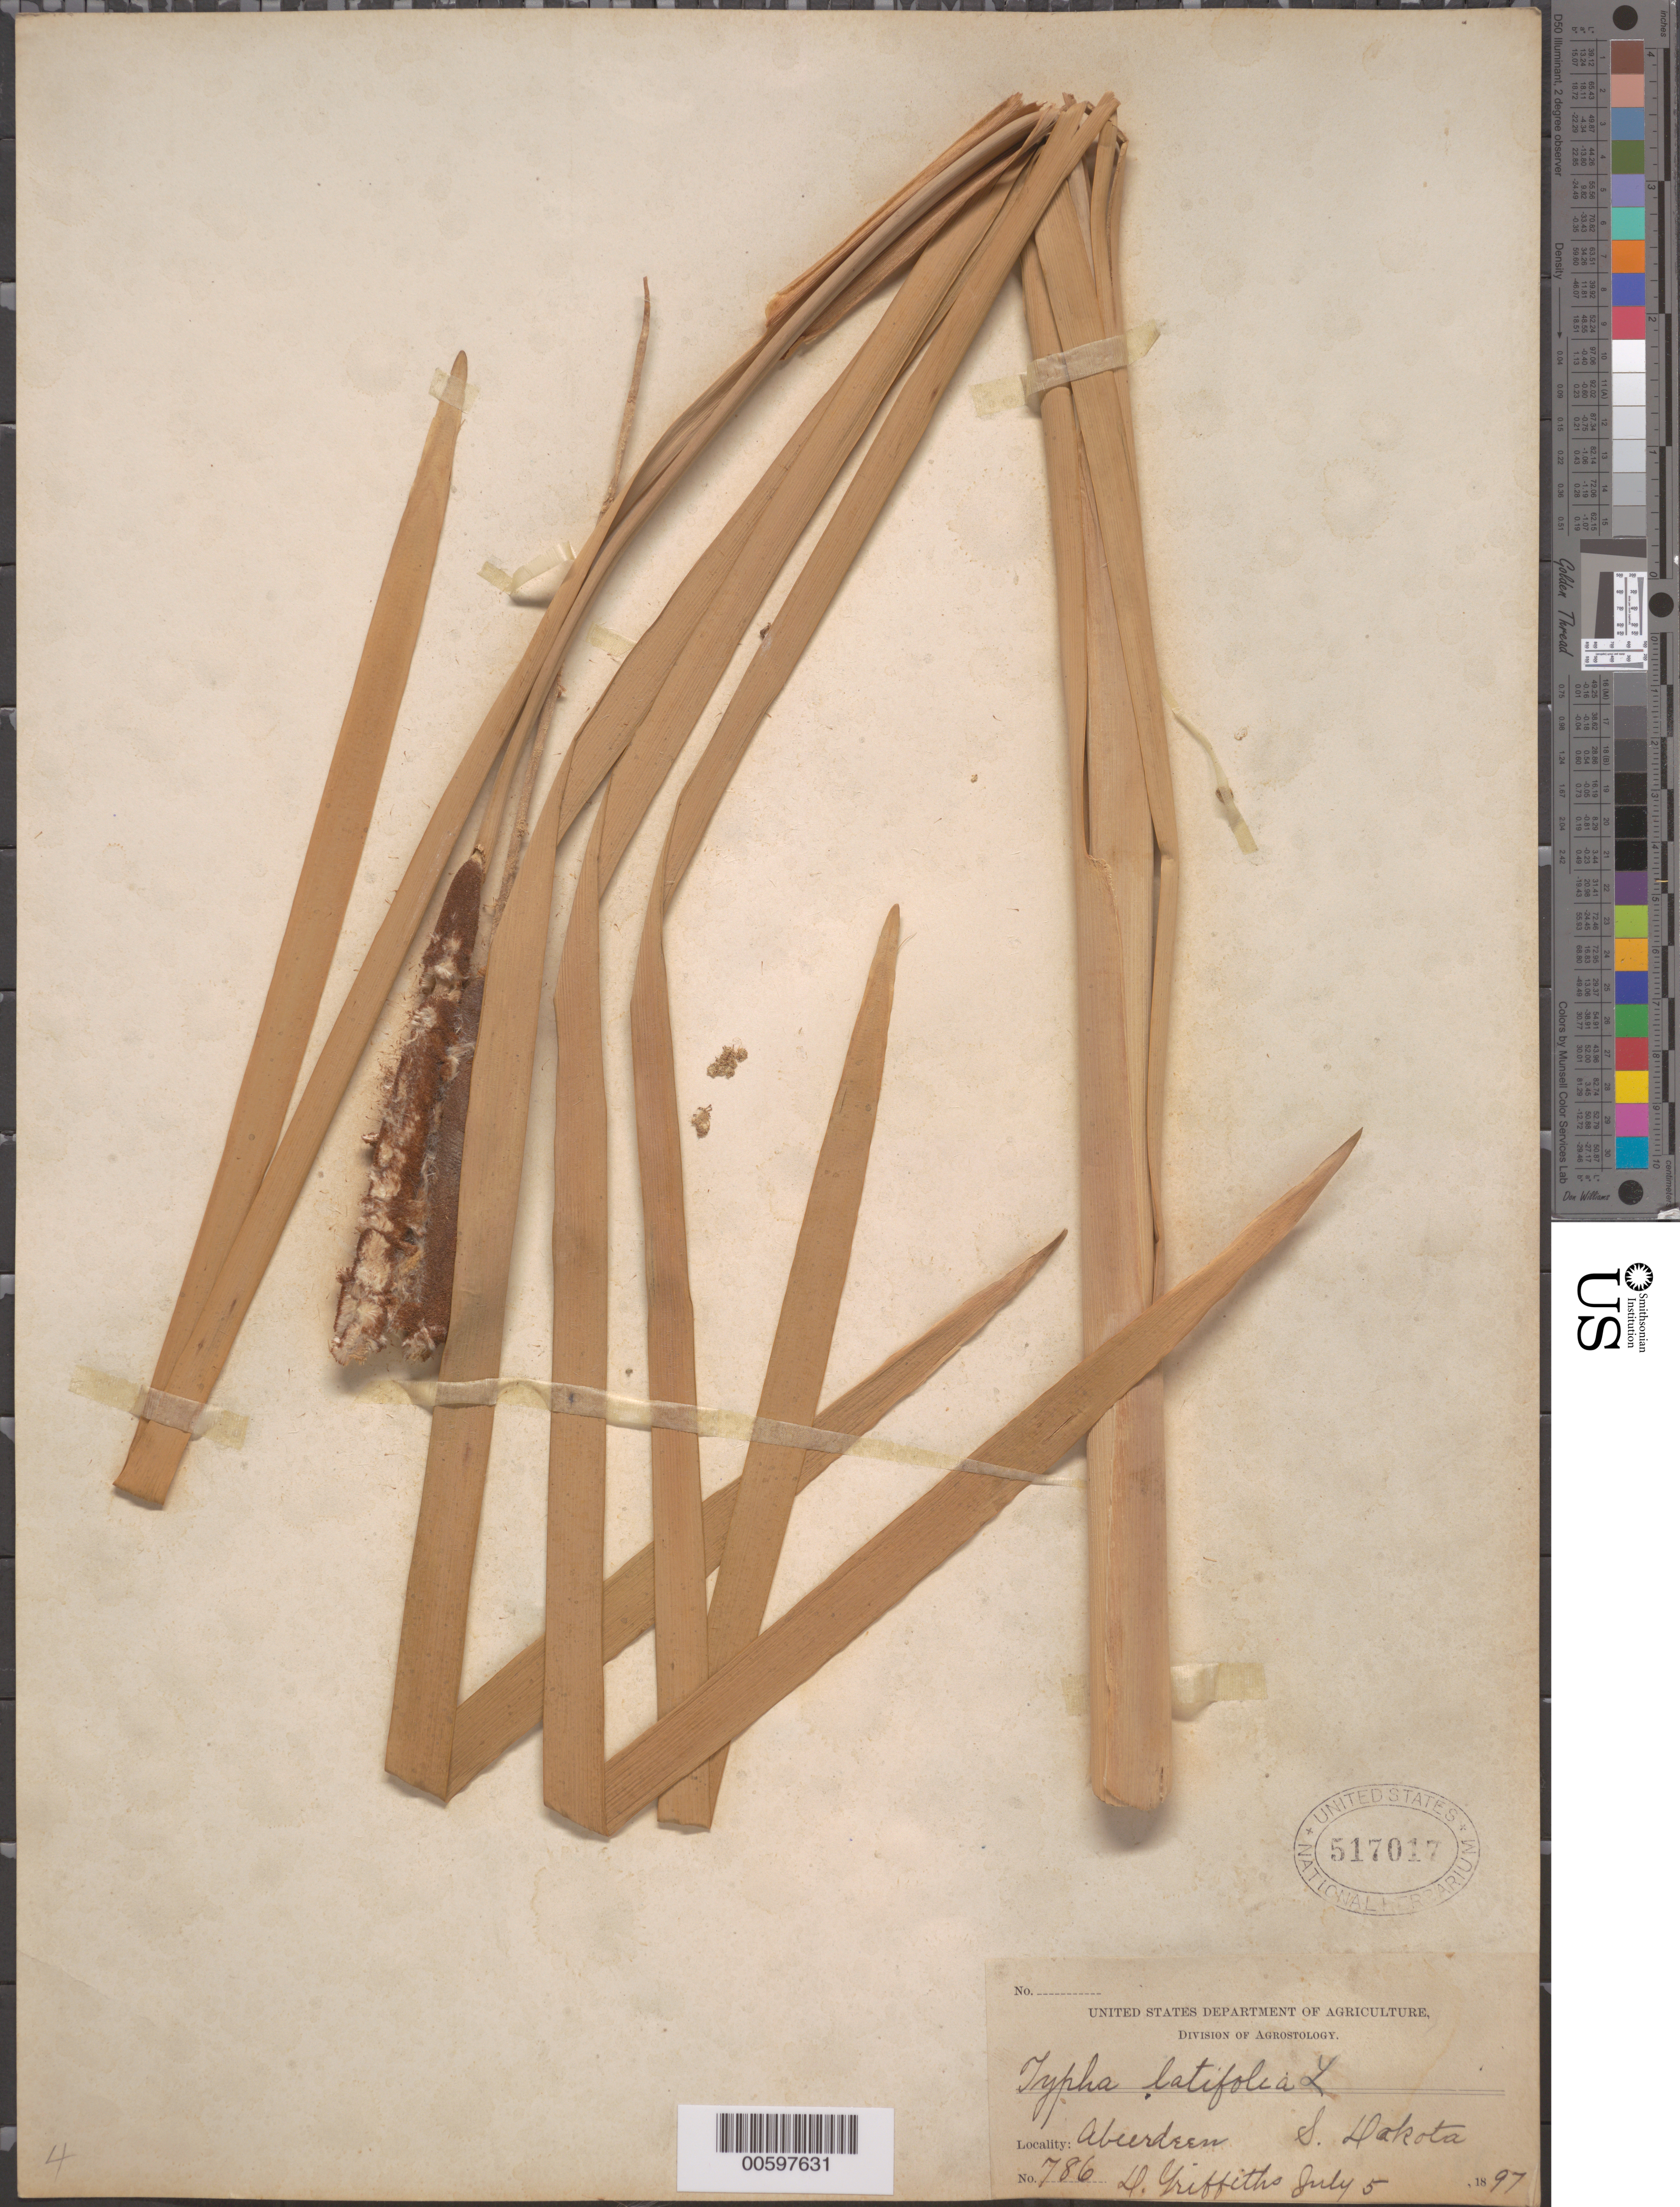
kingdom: Plantae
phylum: Tracheophyta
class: Liliopsida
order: Poales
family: Typhaceae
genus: Typha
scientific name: Typha latifolia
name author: L.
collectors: D. Griffiths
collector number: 786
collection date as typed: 05 Jul 1897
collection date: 1897-07-05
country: United States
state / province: South Dakota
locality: Aberdeen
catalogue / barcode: US 517017